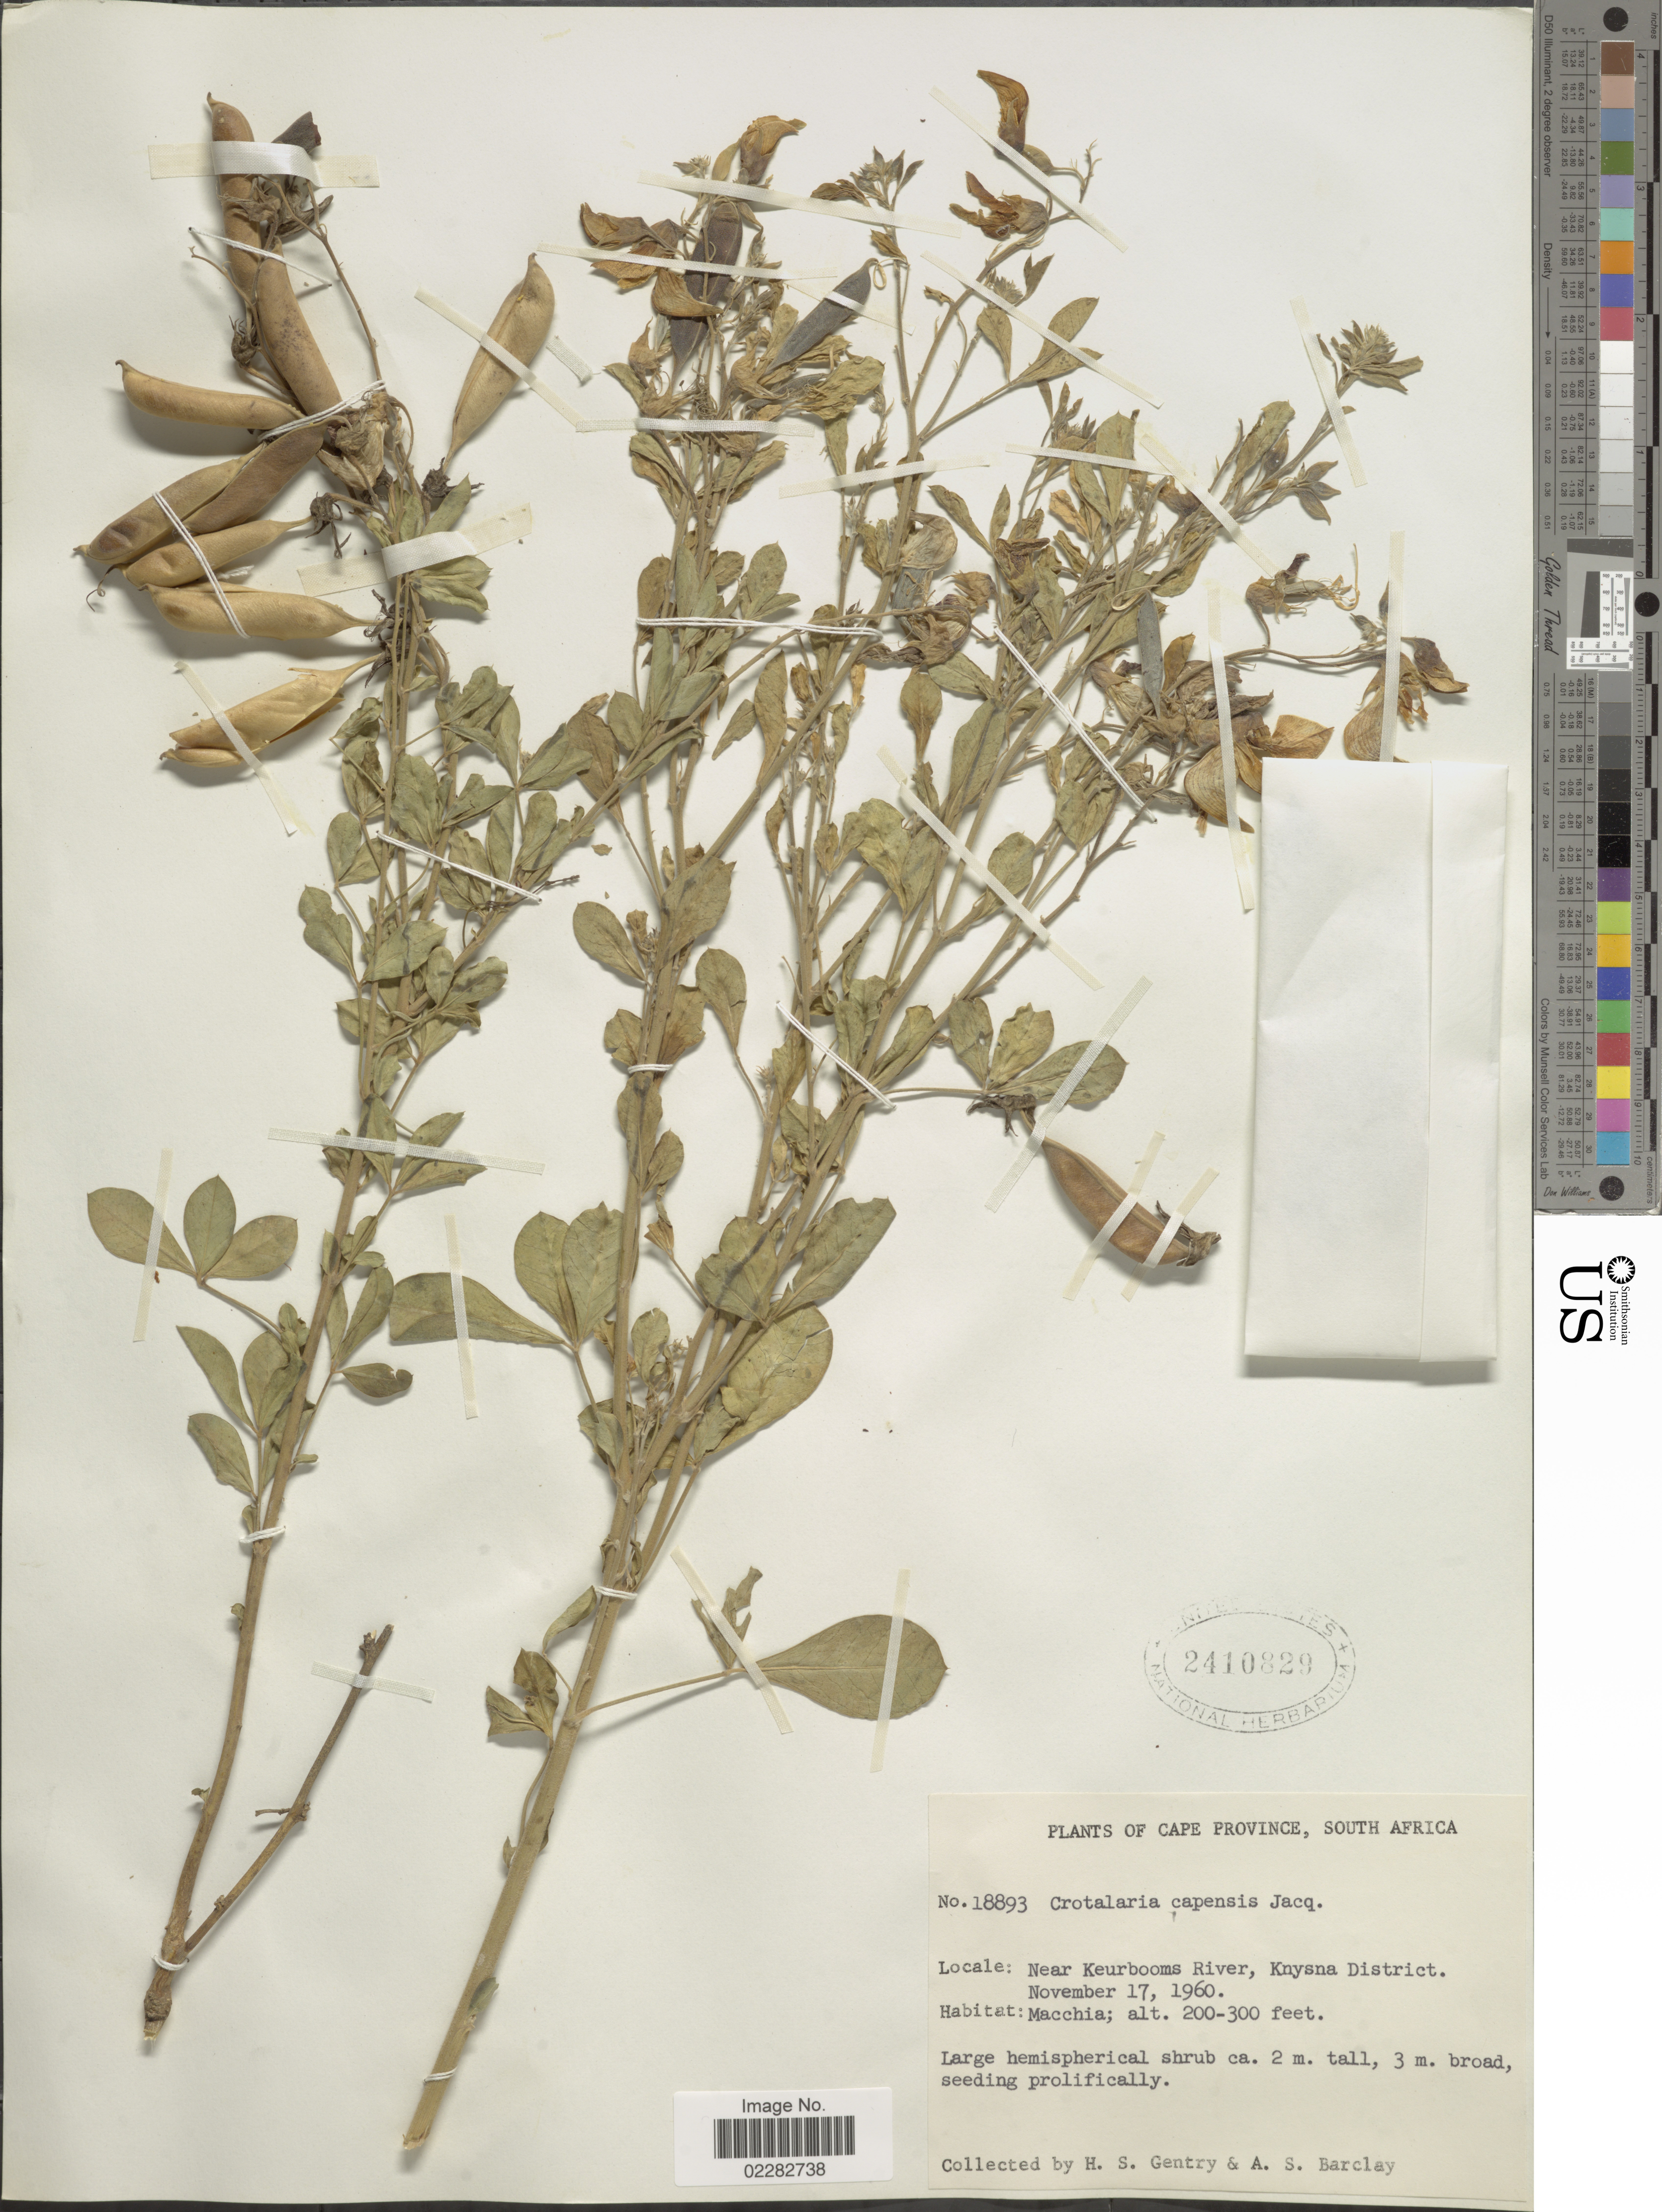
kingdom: Plantae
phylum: Tracheophyta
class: Magnoliopsida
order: Fabales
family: Fabaceae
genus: Crotalaria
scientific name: Crotalaria capensis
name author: Jacq.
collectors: H. S. Gentry & A. S. Barclay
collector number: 18893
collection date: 1960-11-17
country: South Africa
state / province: Western Cape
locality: Near Keurbooms River, Knysna District, Macchia.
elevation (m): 61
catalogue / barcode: US 2410829